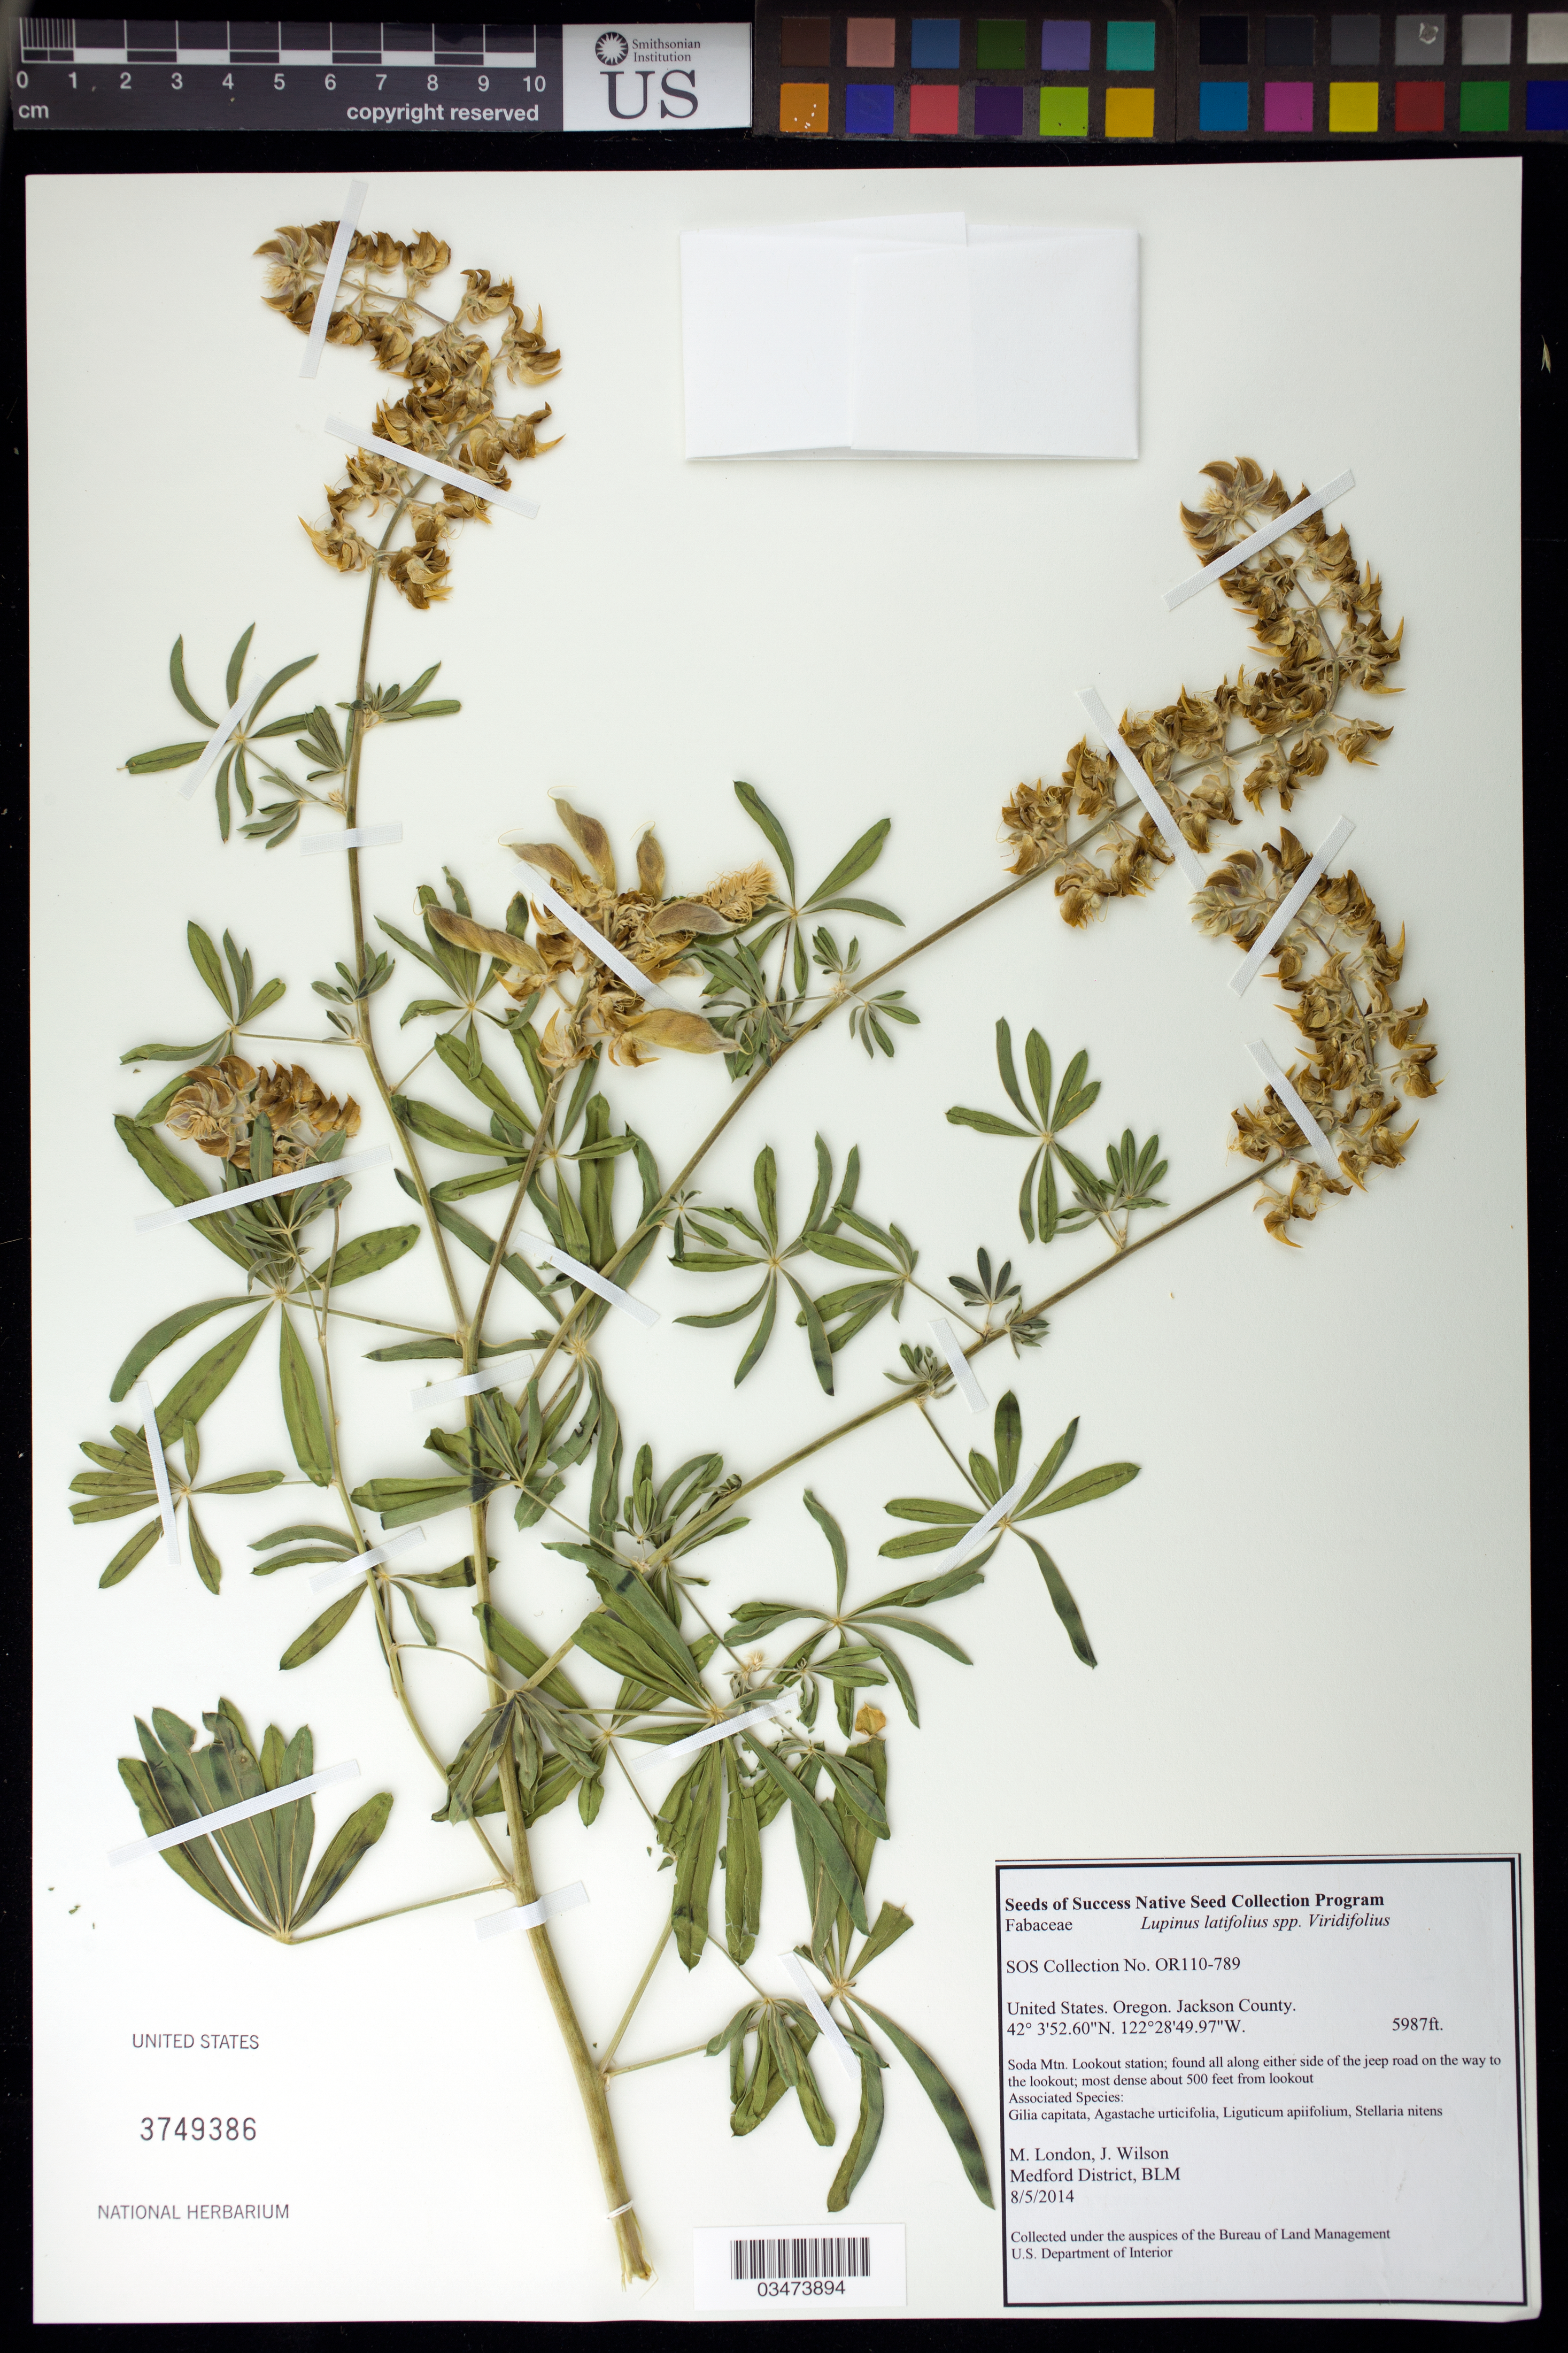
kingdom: Plantae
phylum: Tracheophyta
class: Magnoliopsida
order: Fabales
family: Fabaceae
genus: Lupinus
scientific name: Lupinus latifolius subsp. viridifolius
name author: (A. Heller) Kenney & D.B. Dunn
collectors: M. London & J. Wilson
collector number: OR110-789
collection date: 2014-07-31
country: United States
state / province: Oregon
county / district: Jackson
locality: Soda Mtn Lookout station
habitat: Associated species: Gilia capitata, Agastache urticifolia, Ligusticum apiifolium, Stellaria nitens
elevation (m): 1825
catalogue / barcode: US 3749386